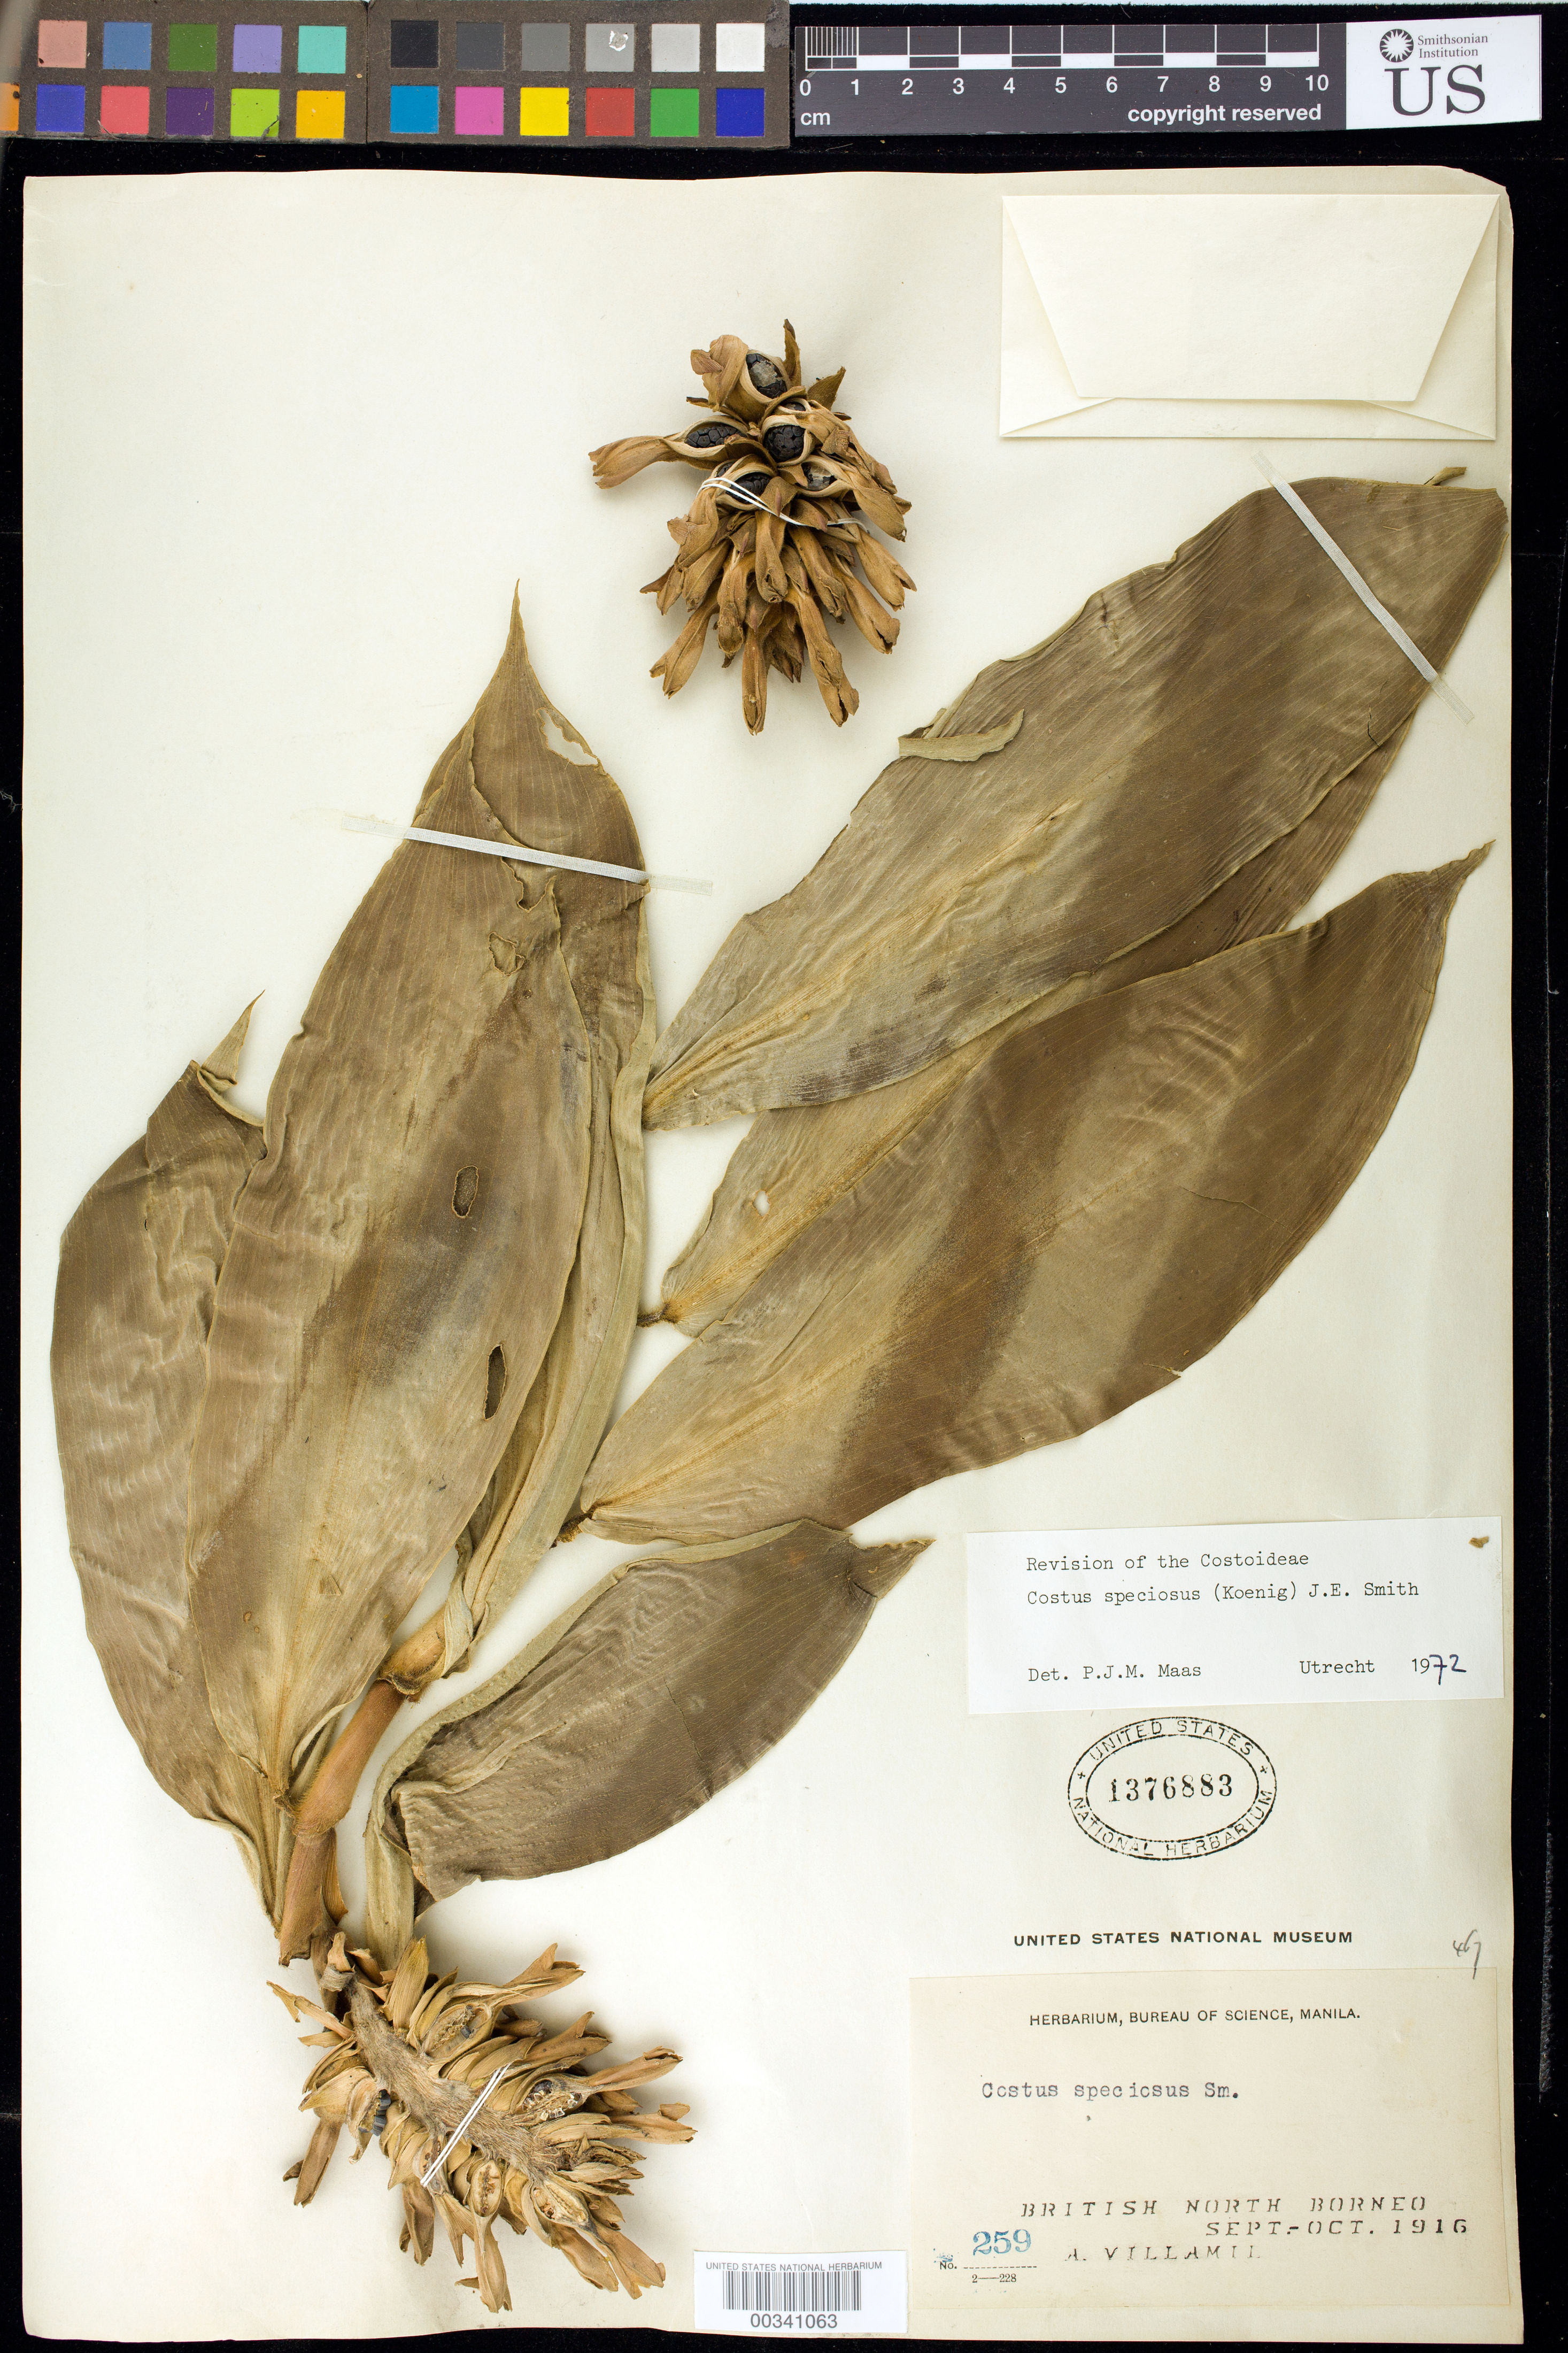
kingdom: Plantae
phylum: Tracheophyta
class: Liliopsida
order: Zingiberales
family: Costaceae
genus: Hellenia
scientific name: Hellenia speciosa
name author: (J. Koenig) S.R. Dutta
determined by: Wagner, W. L., (BOT), Smithsonian Institution - National Museum of Natural History (UNITED STATES)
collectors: A. Villamil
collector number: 259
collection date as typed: Sep 1916 to -- Oct 1916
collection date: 1916-09/1916-10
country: Malaysia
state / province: Sabah / Sarawak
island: Borneo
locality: British north borneo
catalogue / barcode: US 1376883